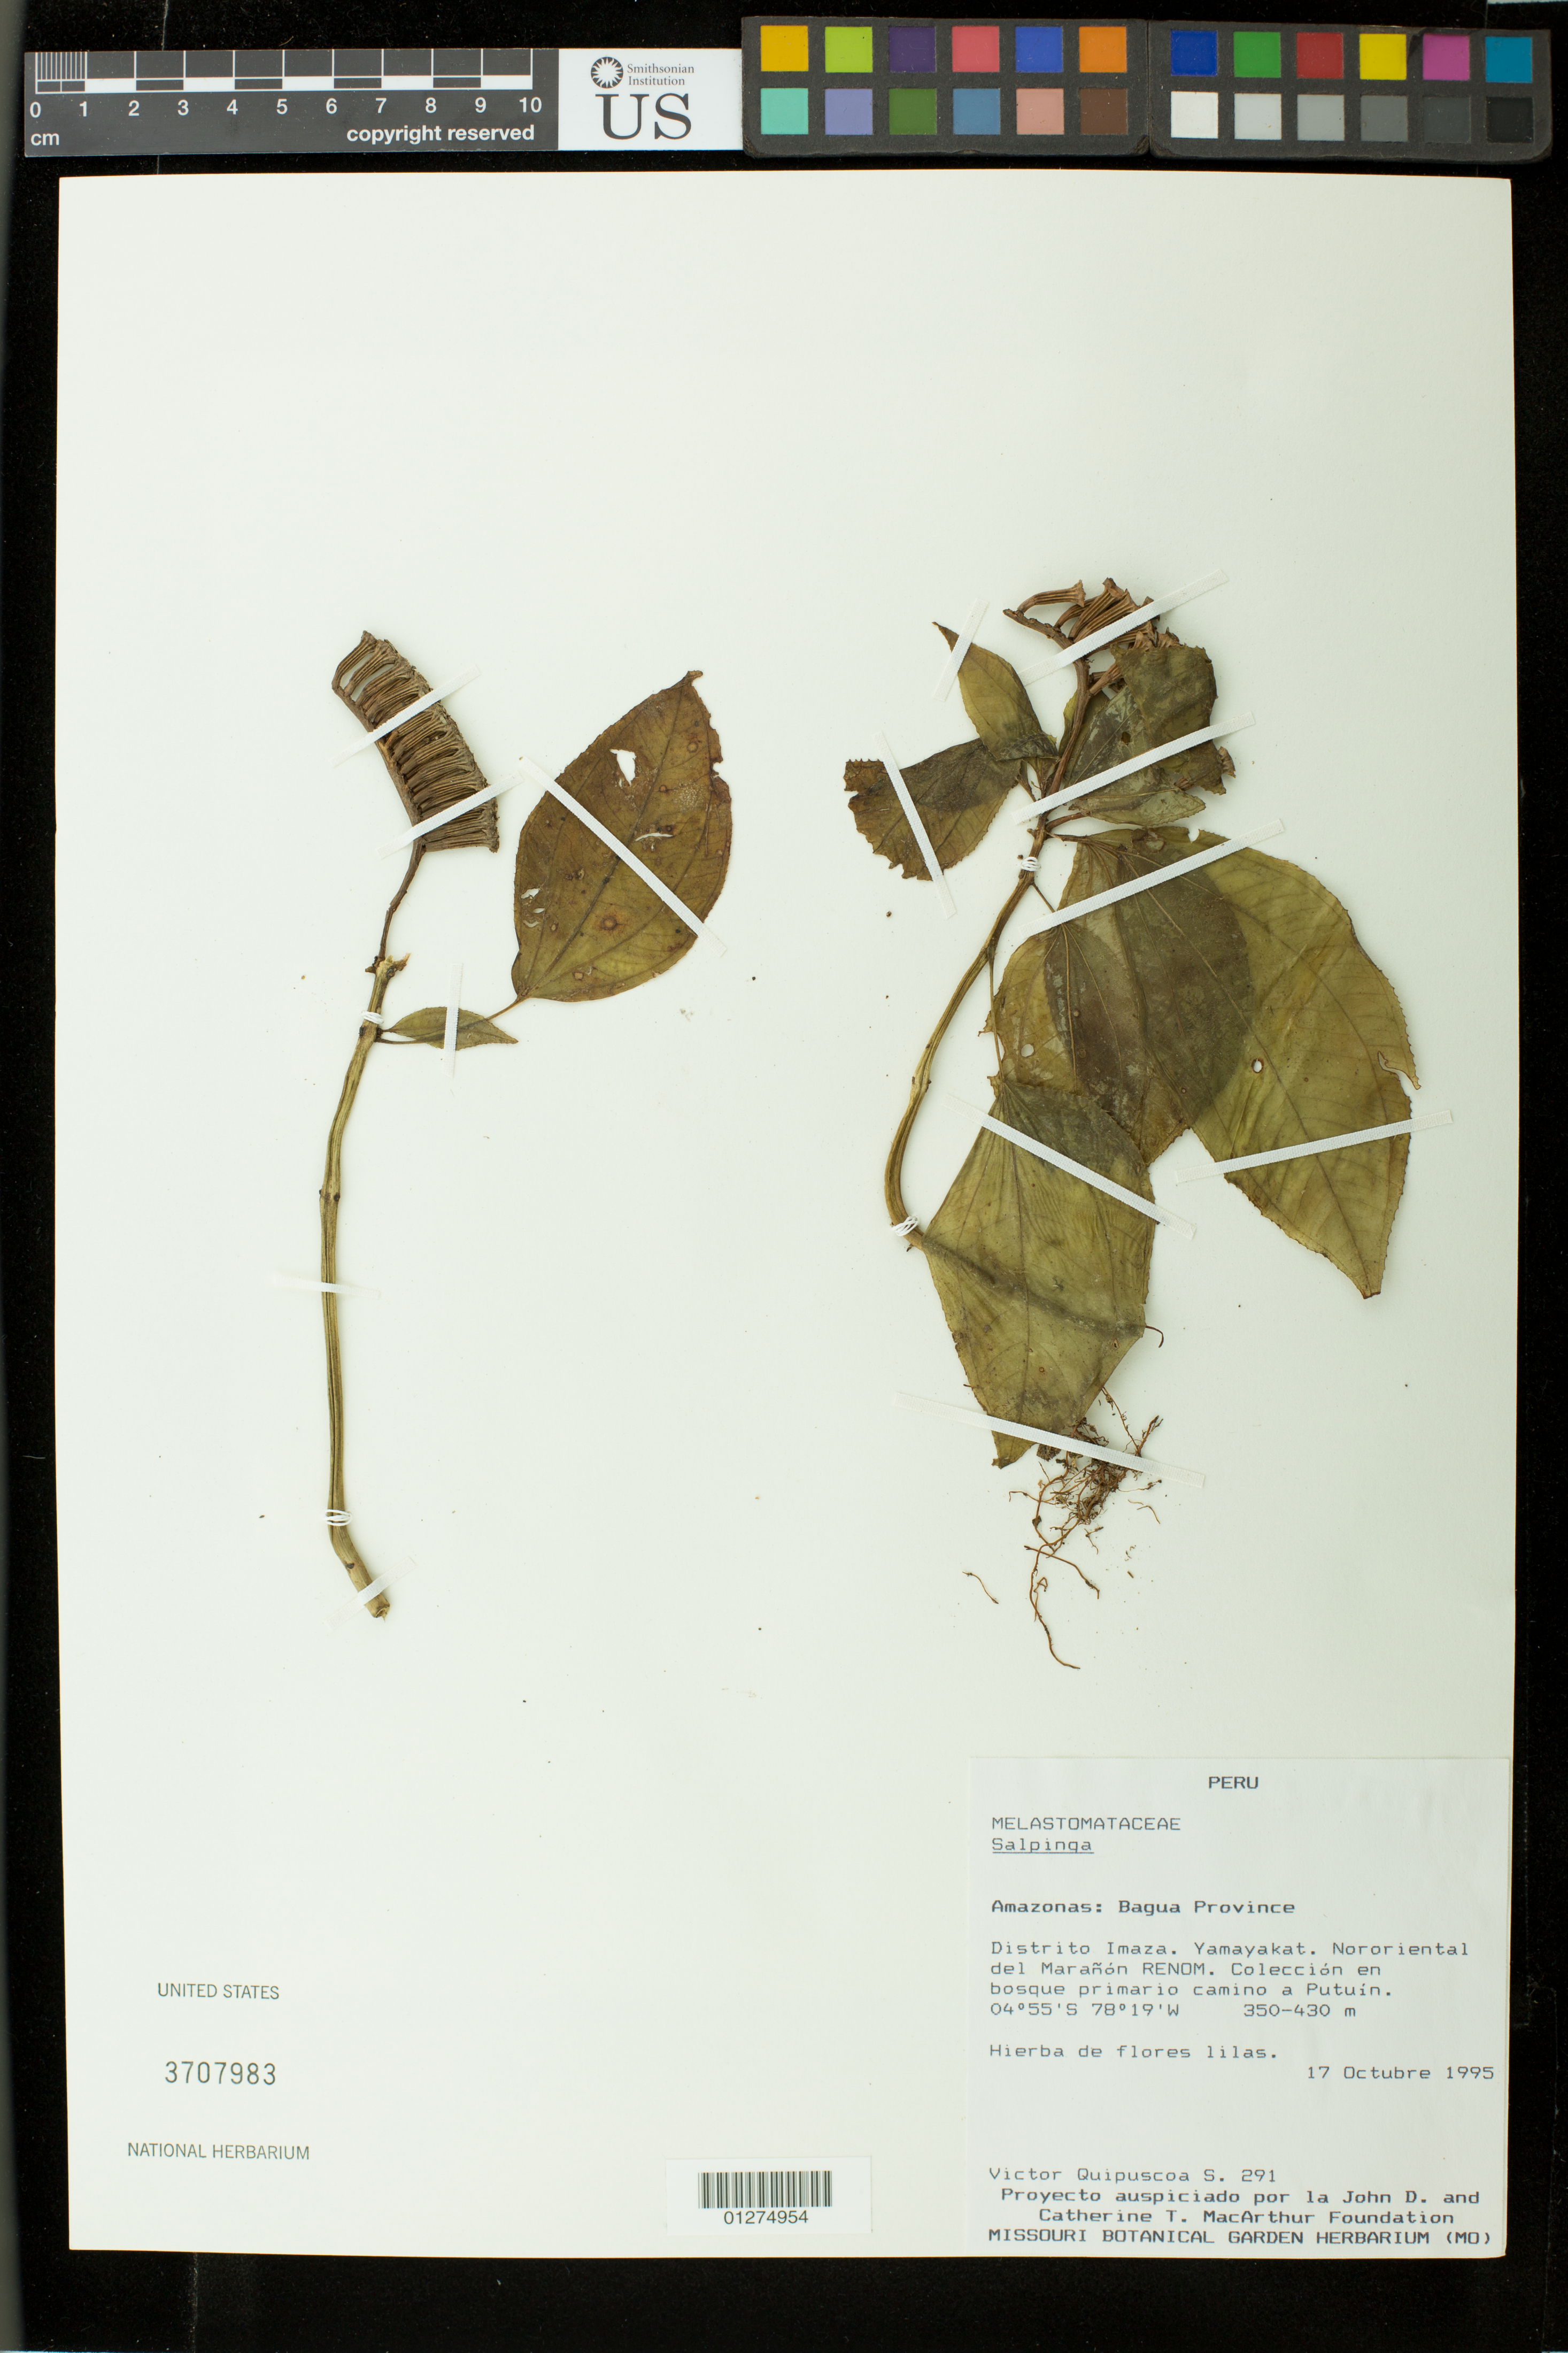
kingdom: Plantae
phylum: Tracheophyta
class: Magnoliopsida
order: Myrtales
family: Melastomataceae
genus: Salpinga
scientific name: Salpinga sp.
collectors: V. Quipuscoa S.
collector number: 291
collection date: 1995-10-17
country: Peru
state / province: Amazonas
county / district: Bagua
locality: Distrito Imaza. Yamayakat. Nororiental del Marañon RENOM. Camino a Putuin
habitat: bosque primario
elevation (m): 350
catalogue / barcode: US 3707983